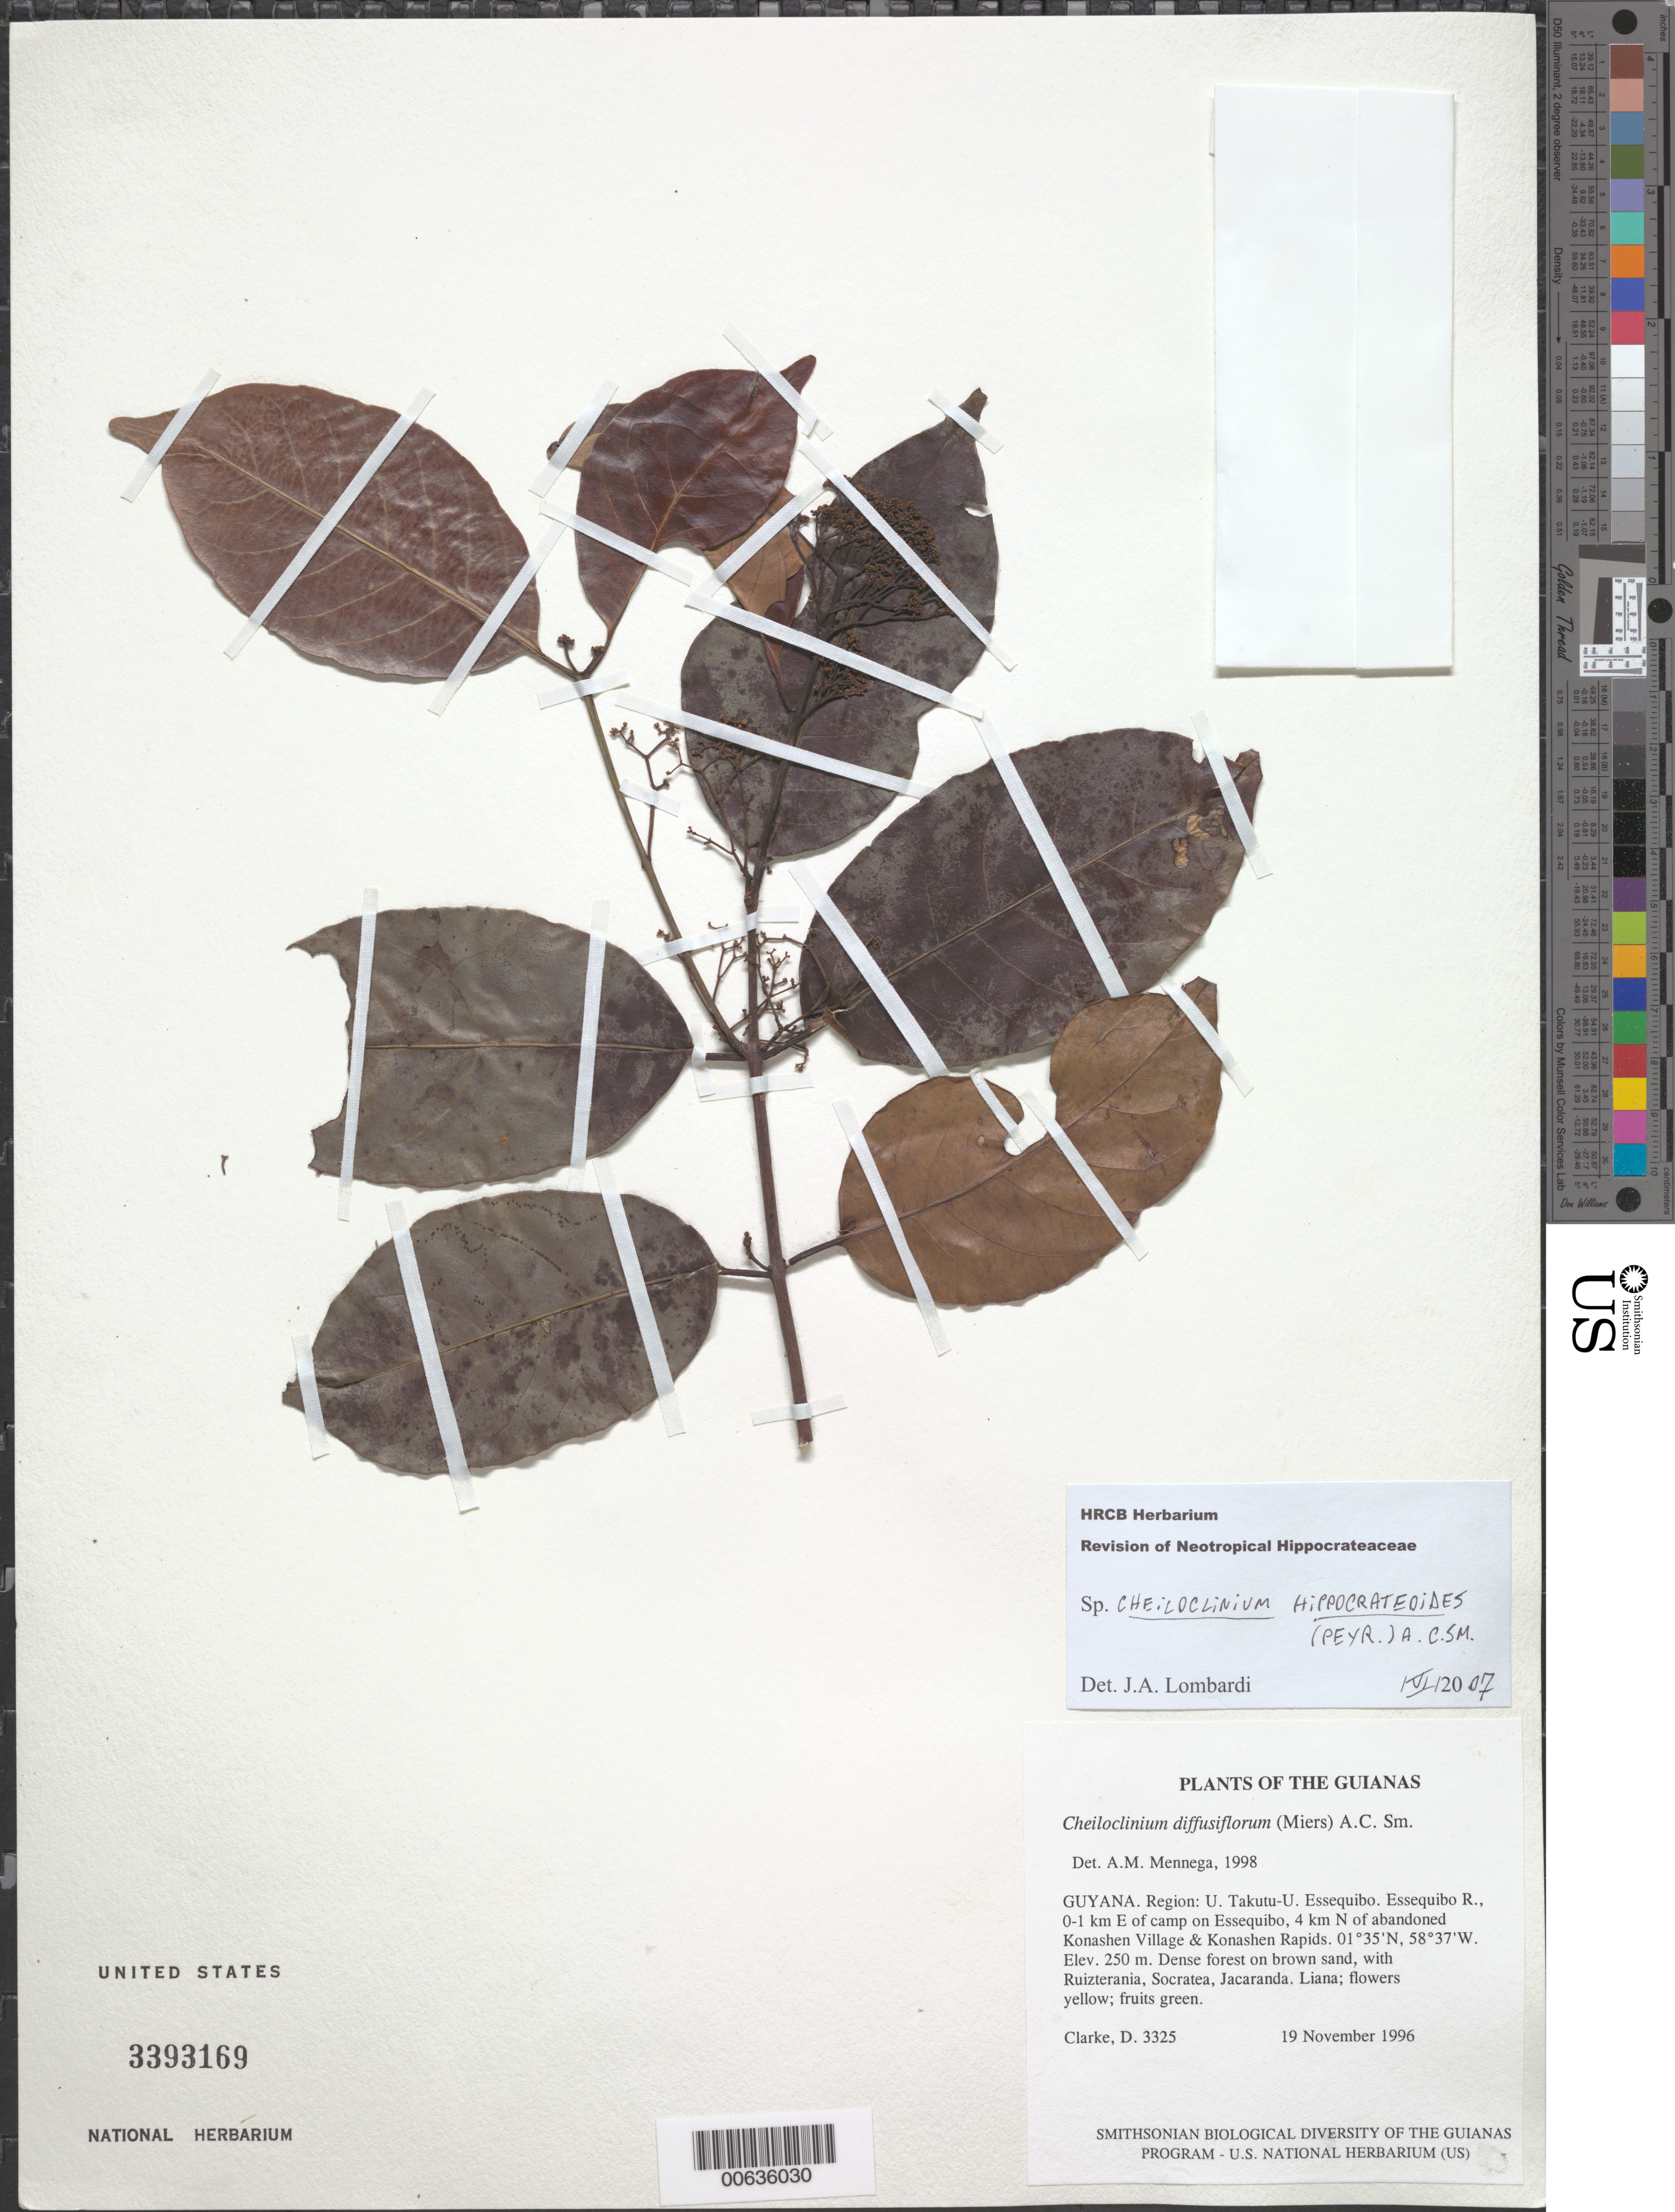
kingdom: Plantae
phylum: Tracheophyta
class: Magnoliopsida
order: Celastrales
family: Celastraceae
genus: Cheiloclinium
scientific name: Cheiloclinium hippocrateoides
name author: (Peyr.) A.C. Sm.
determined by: Lombardi, Julio A.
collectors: H. D. Clarke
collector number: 3325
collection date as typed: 19 November 1996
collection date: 1996-11-19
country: Guyana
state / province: U. Takutu-U. Essequibo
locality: Essequibo R., 0-1 km E of camp on Essequibo, 4 km N of abandoned Konashen Village & Konashen Rapids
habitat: Dense forest on brown sand, with Ruizterania, Socratea, Jacaranda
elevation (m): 250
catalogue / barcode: US 3393169